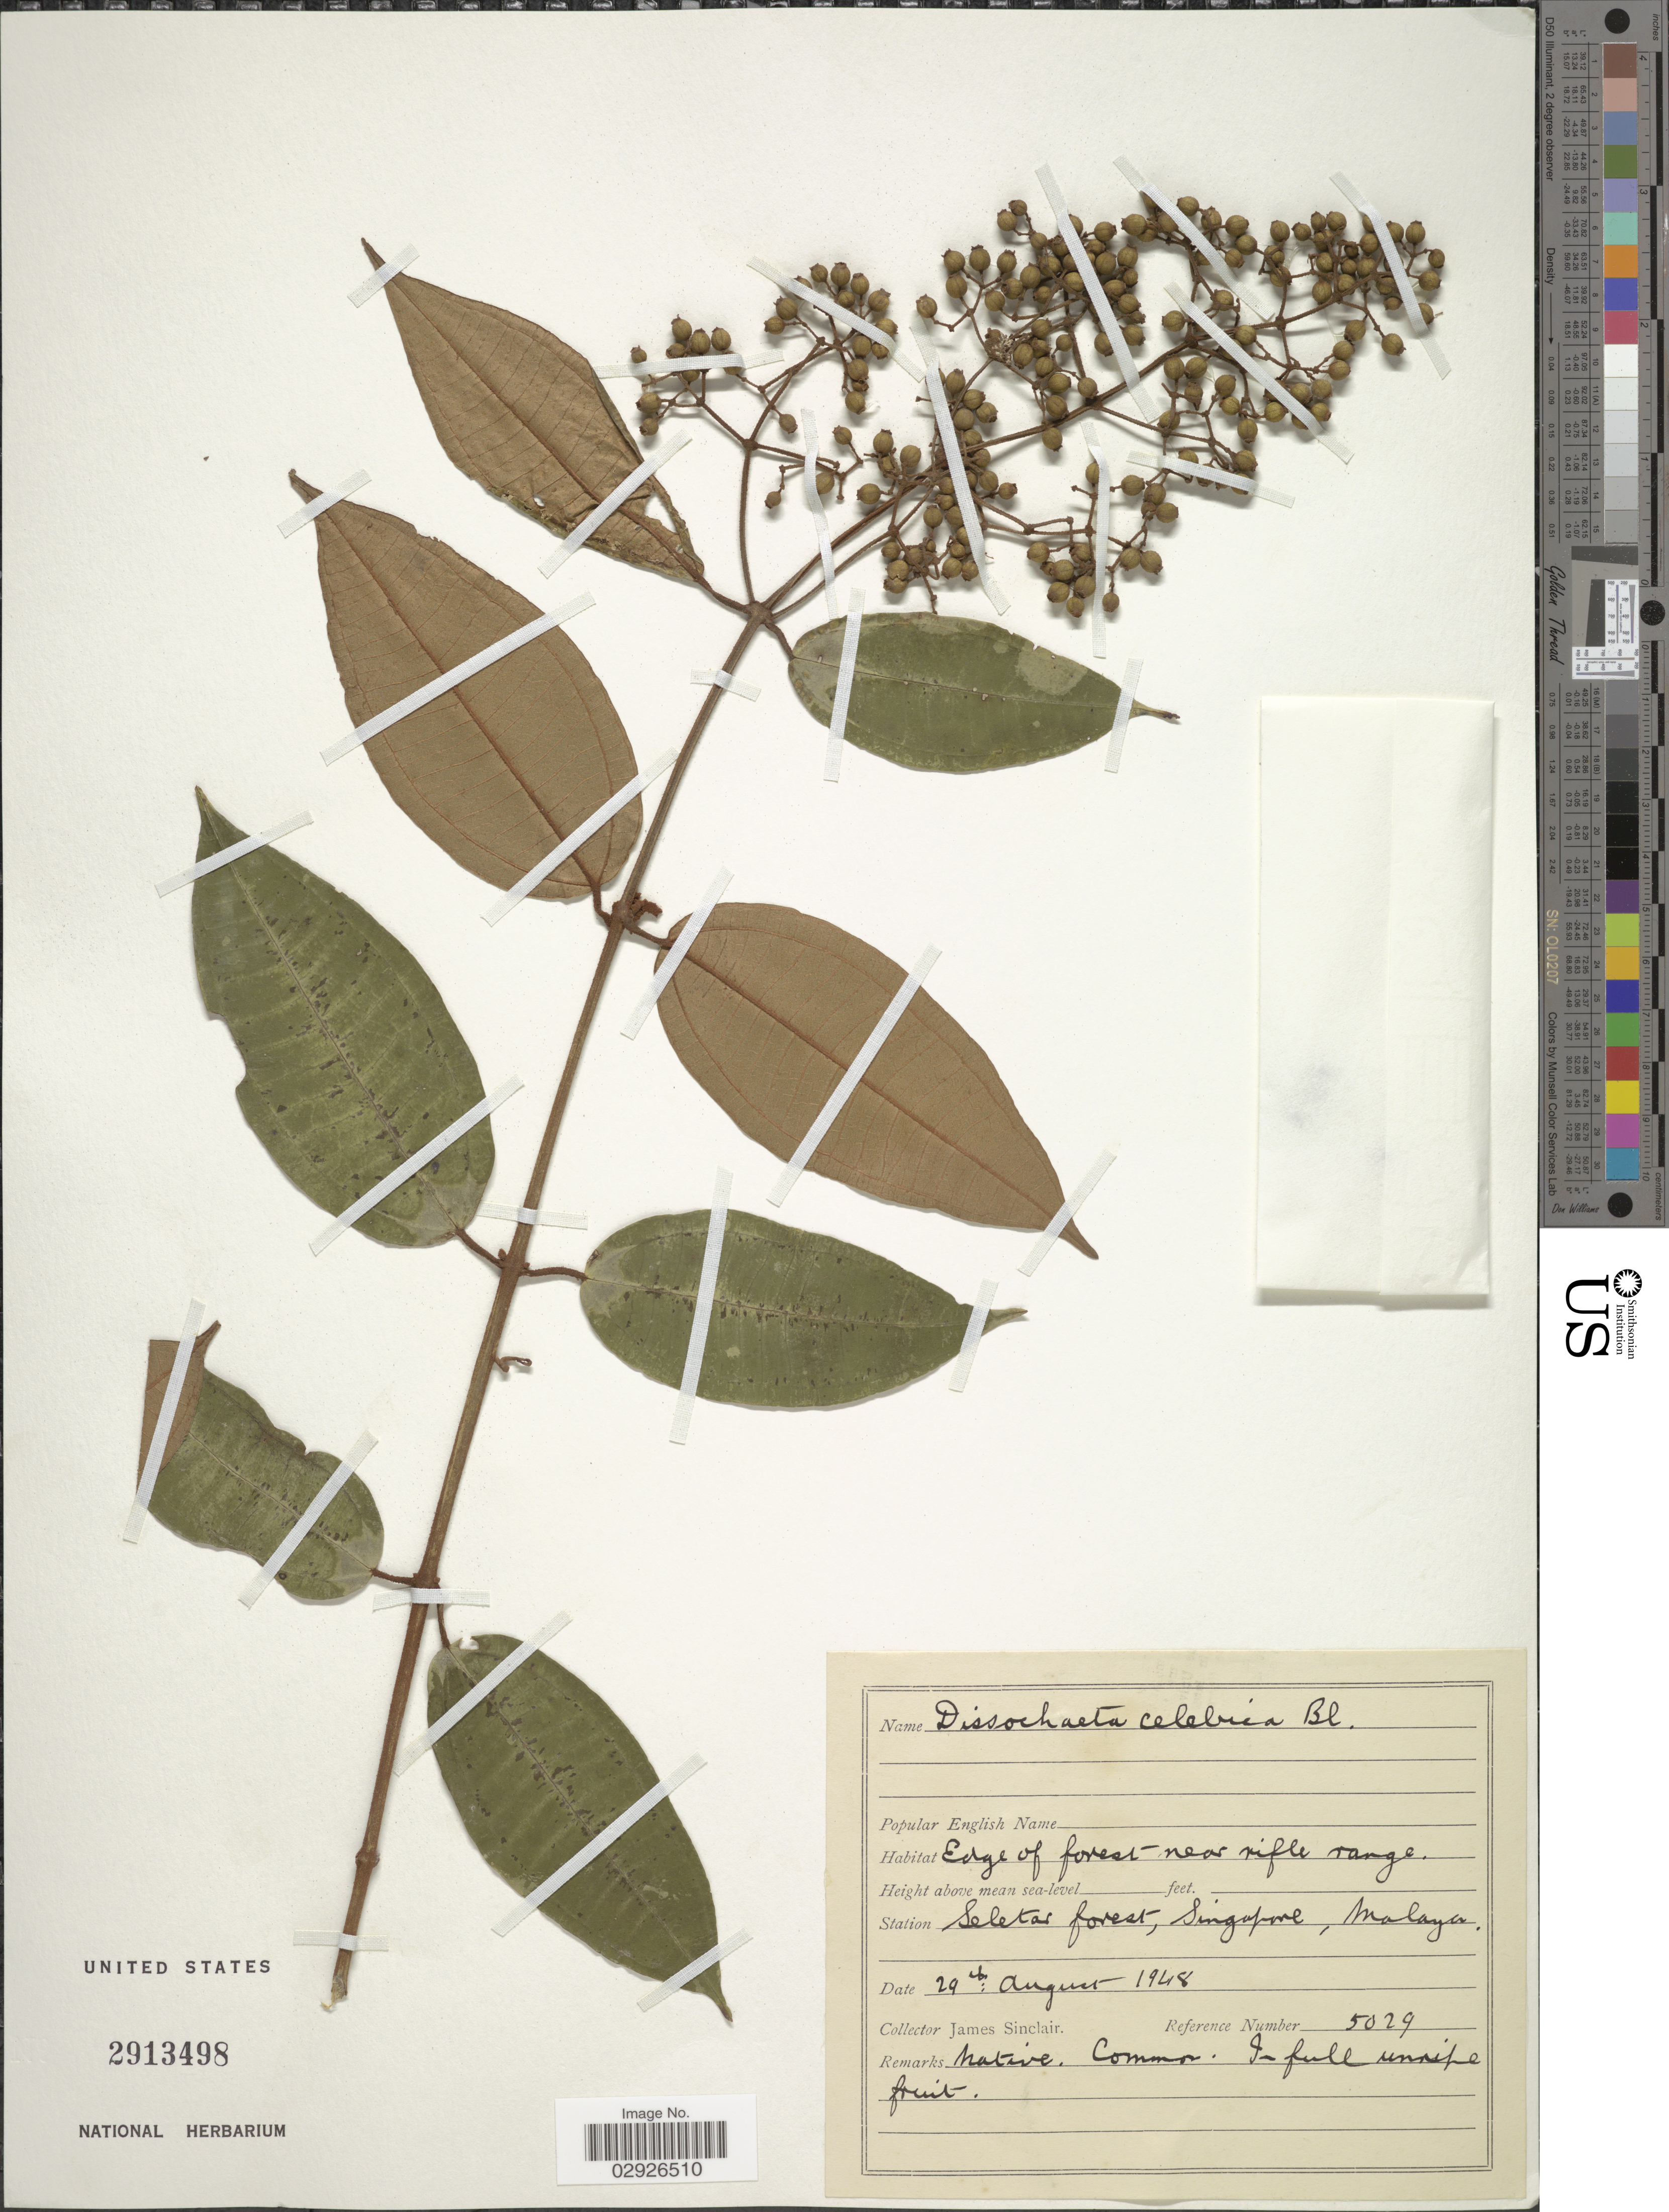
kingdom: Plantae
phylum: Tracheophyta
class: Magnoliopsida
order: Myrtales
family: Melastomataceae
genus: Dissochaeta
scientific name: Dissochaeta celebica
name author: Blume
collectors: J. Sinclair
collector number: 5029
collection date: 1948-08-29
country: Singapore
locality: Station Selet or forest, Malaya.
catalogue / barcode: US 2913498